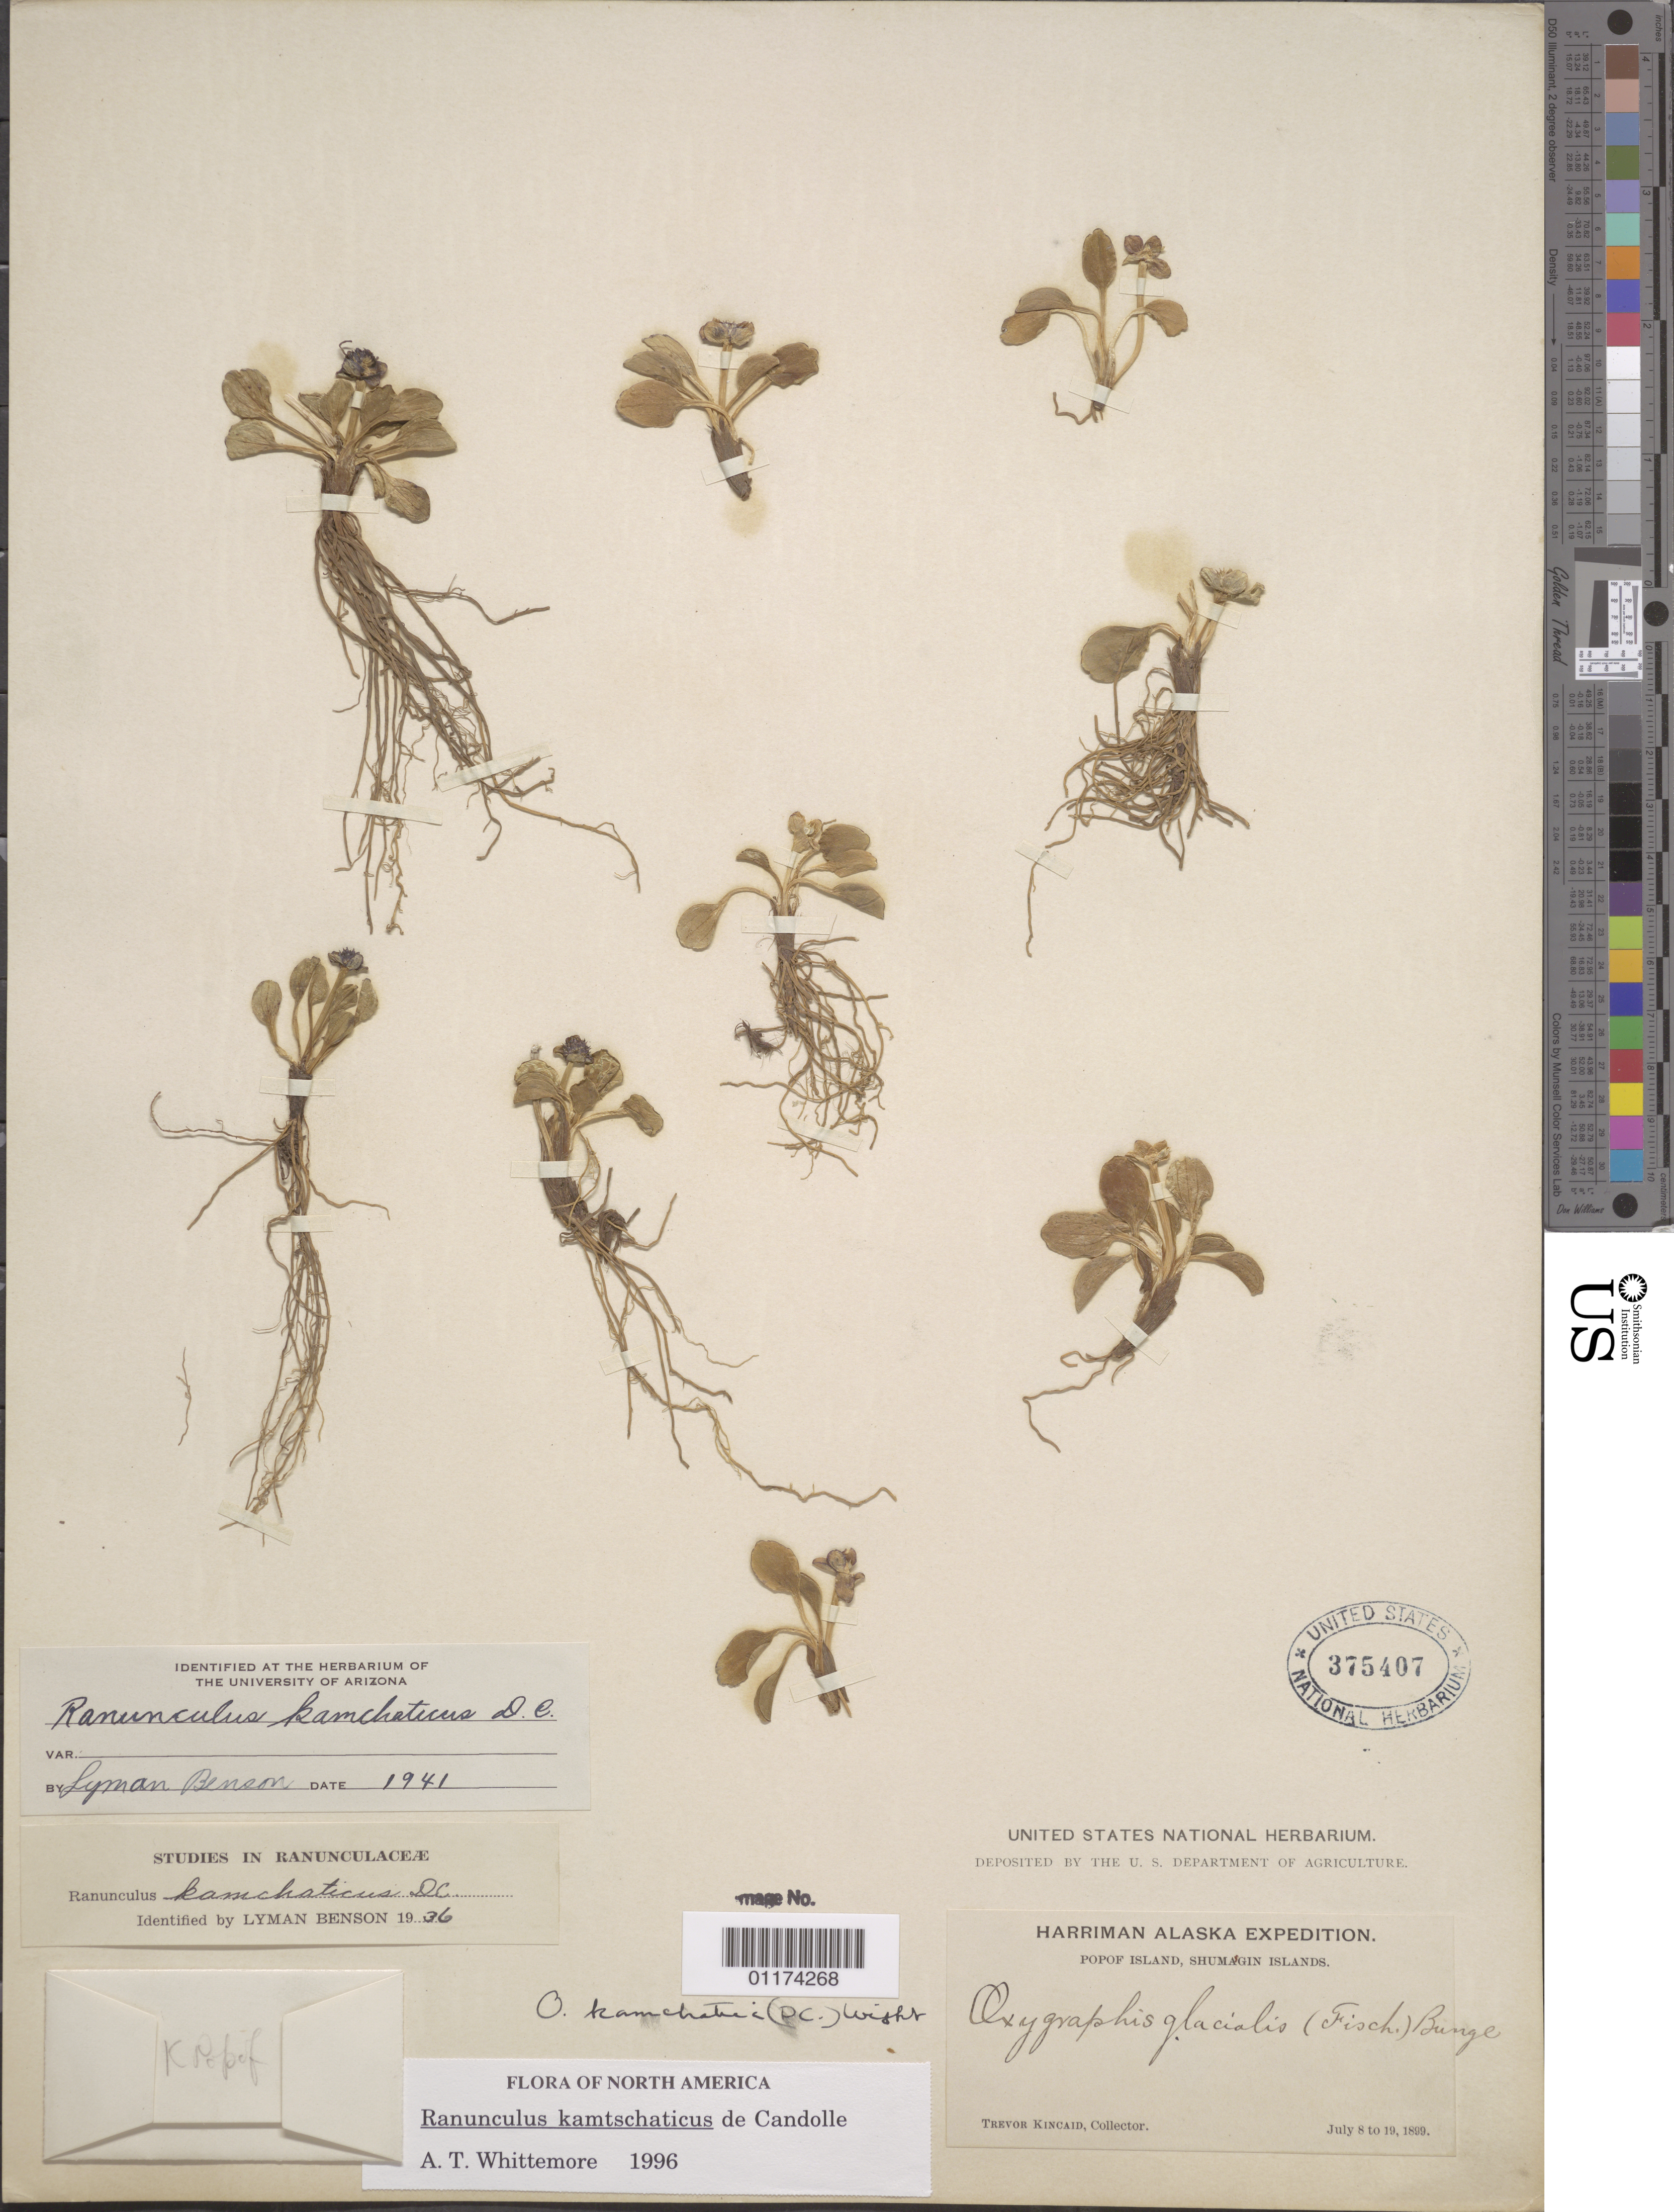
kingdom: Plantae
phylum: Tracheophyta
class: Magnoliopsida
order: Ranunculales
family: Ranunculaceae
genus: Ranunculus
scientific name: Ranunculus kamchaticus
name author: DC.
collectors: T. C. Kincaid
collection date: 1899-07-08/1899-07-19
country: United States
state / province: Alaska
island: Popof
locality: Popof Island, Shumagin Islands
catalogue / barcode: US 375407